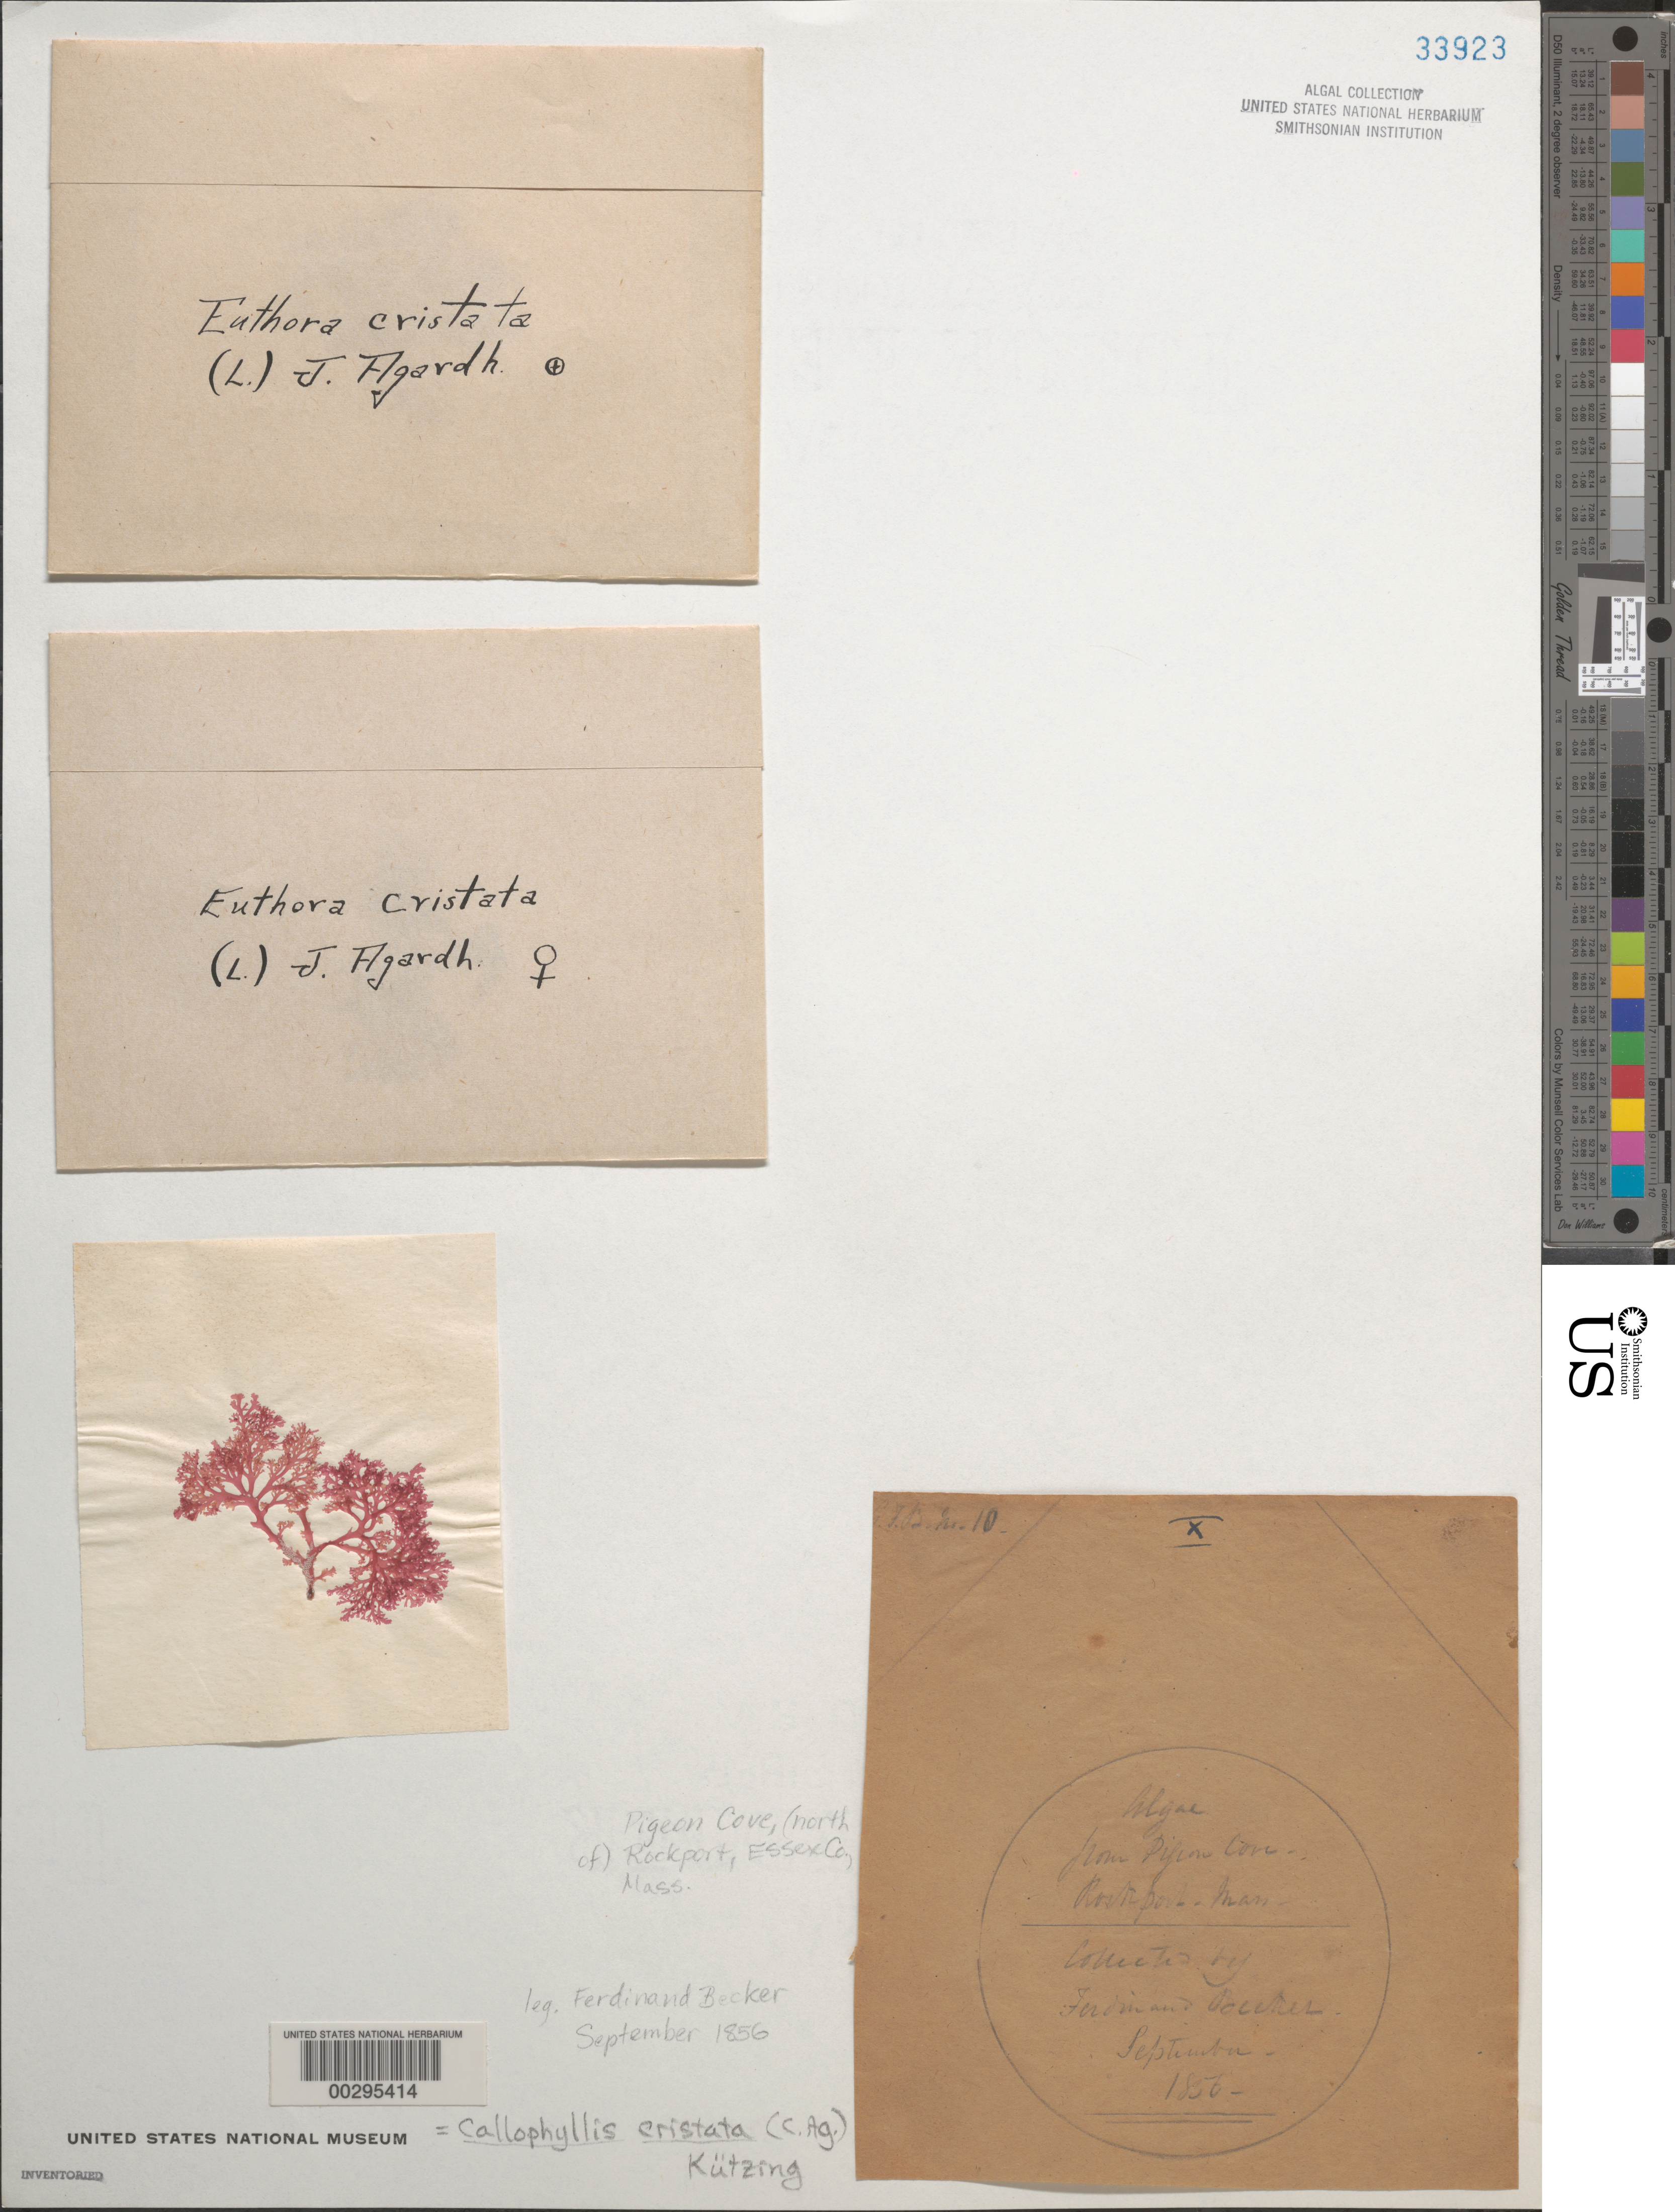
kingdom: Plantae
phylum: Rhodophyta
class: Florideophyceae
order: Gigartinales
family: Kallymeniaceae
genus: Euthora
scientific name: Euthora cristata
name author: (C. Agardh) J. Agardh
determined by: Algae name updating Project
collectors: F. Becker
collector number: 10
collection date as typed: Sep 1856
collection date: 1856-09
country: United States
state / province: Massachusetts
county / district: Essex County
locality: Pigeon Cove, north of Rockport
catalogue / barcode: US 33923